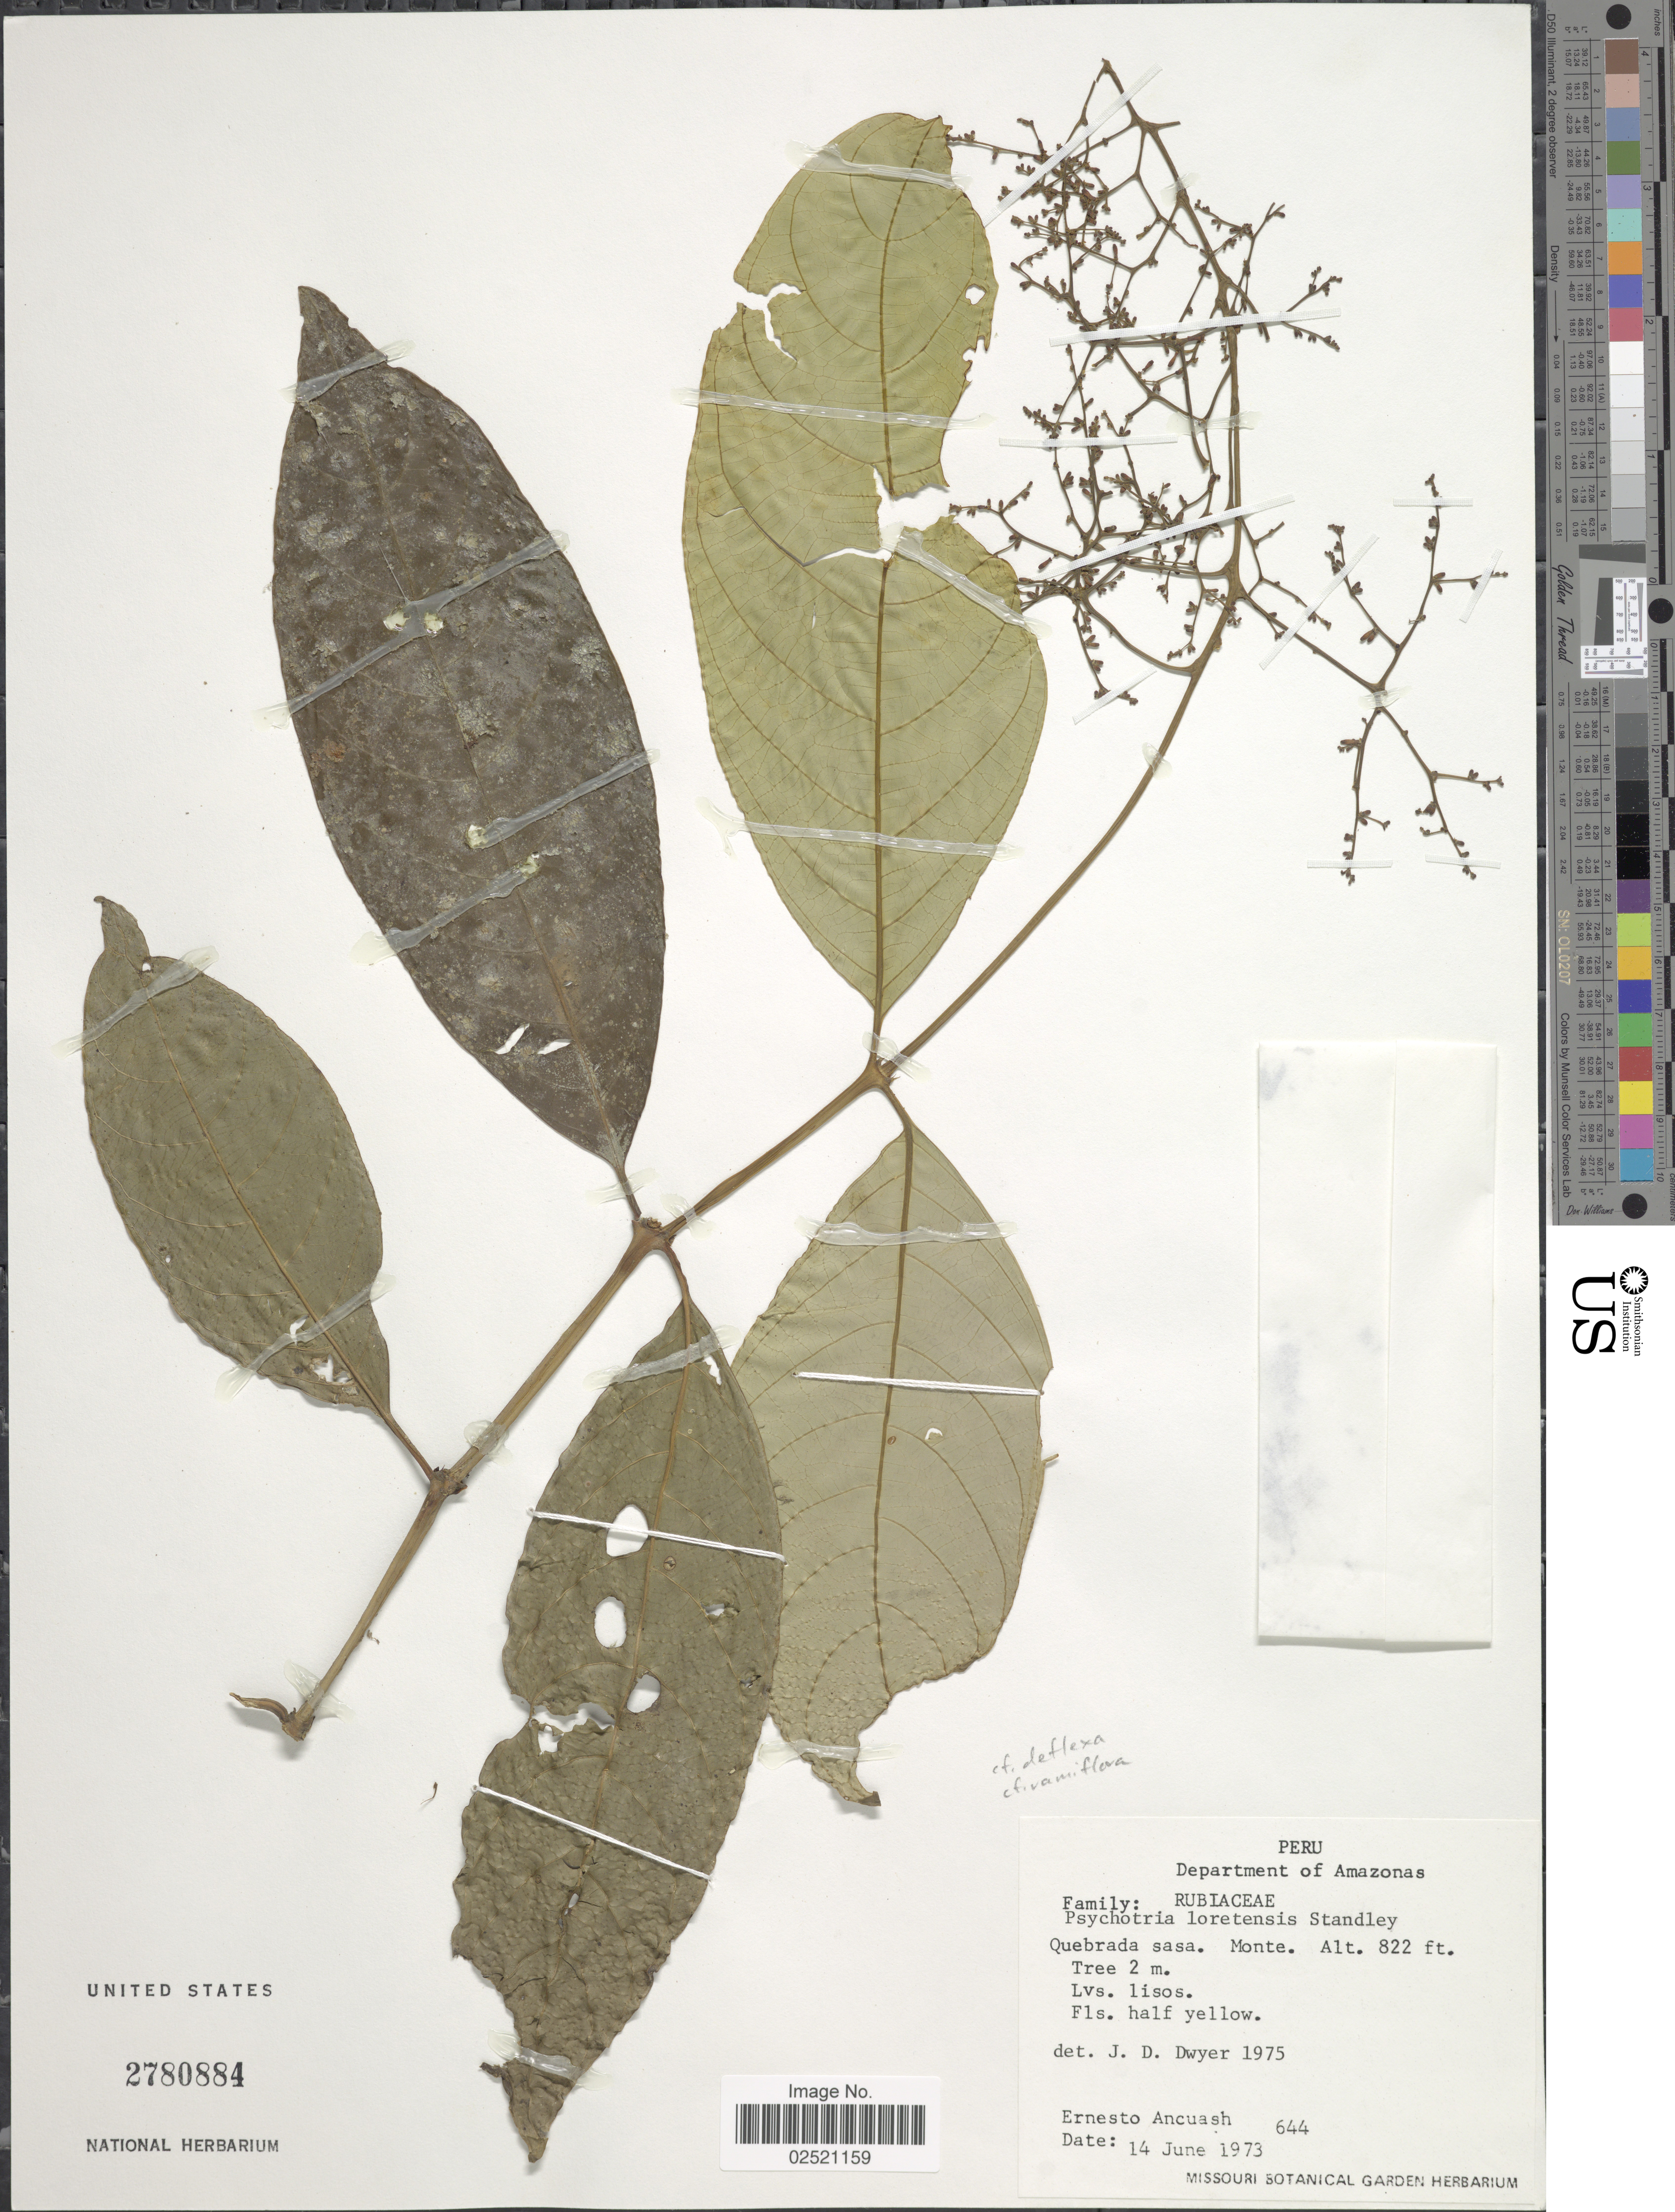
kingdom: Plantae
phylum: Tracheophyta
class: Magnoliopsida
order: Gentianales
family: Rubiaceae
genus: Psychotria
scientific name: Psychotria deflexa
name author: DC.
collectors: E. Ancuash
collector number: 644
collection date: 1973-06-14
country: Peru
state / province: Amazonas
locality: Quebrada sasa, Monte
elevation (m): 251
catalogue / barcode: US 2780884